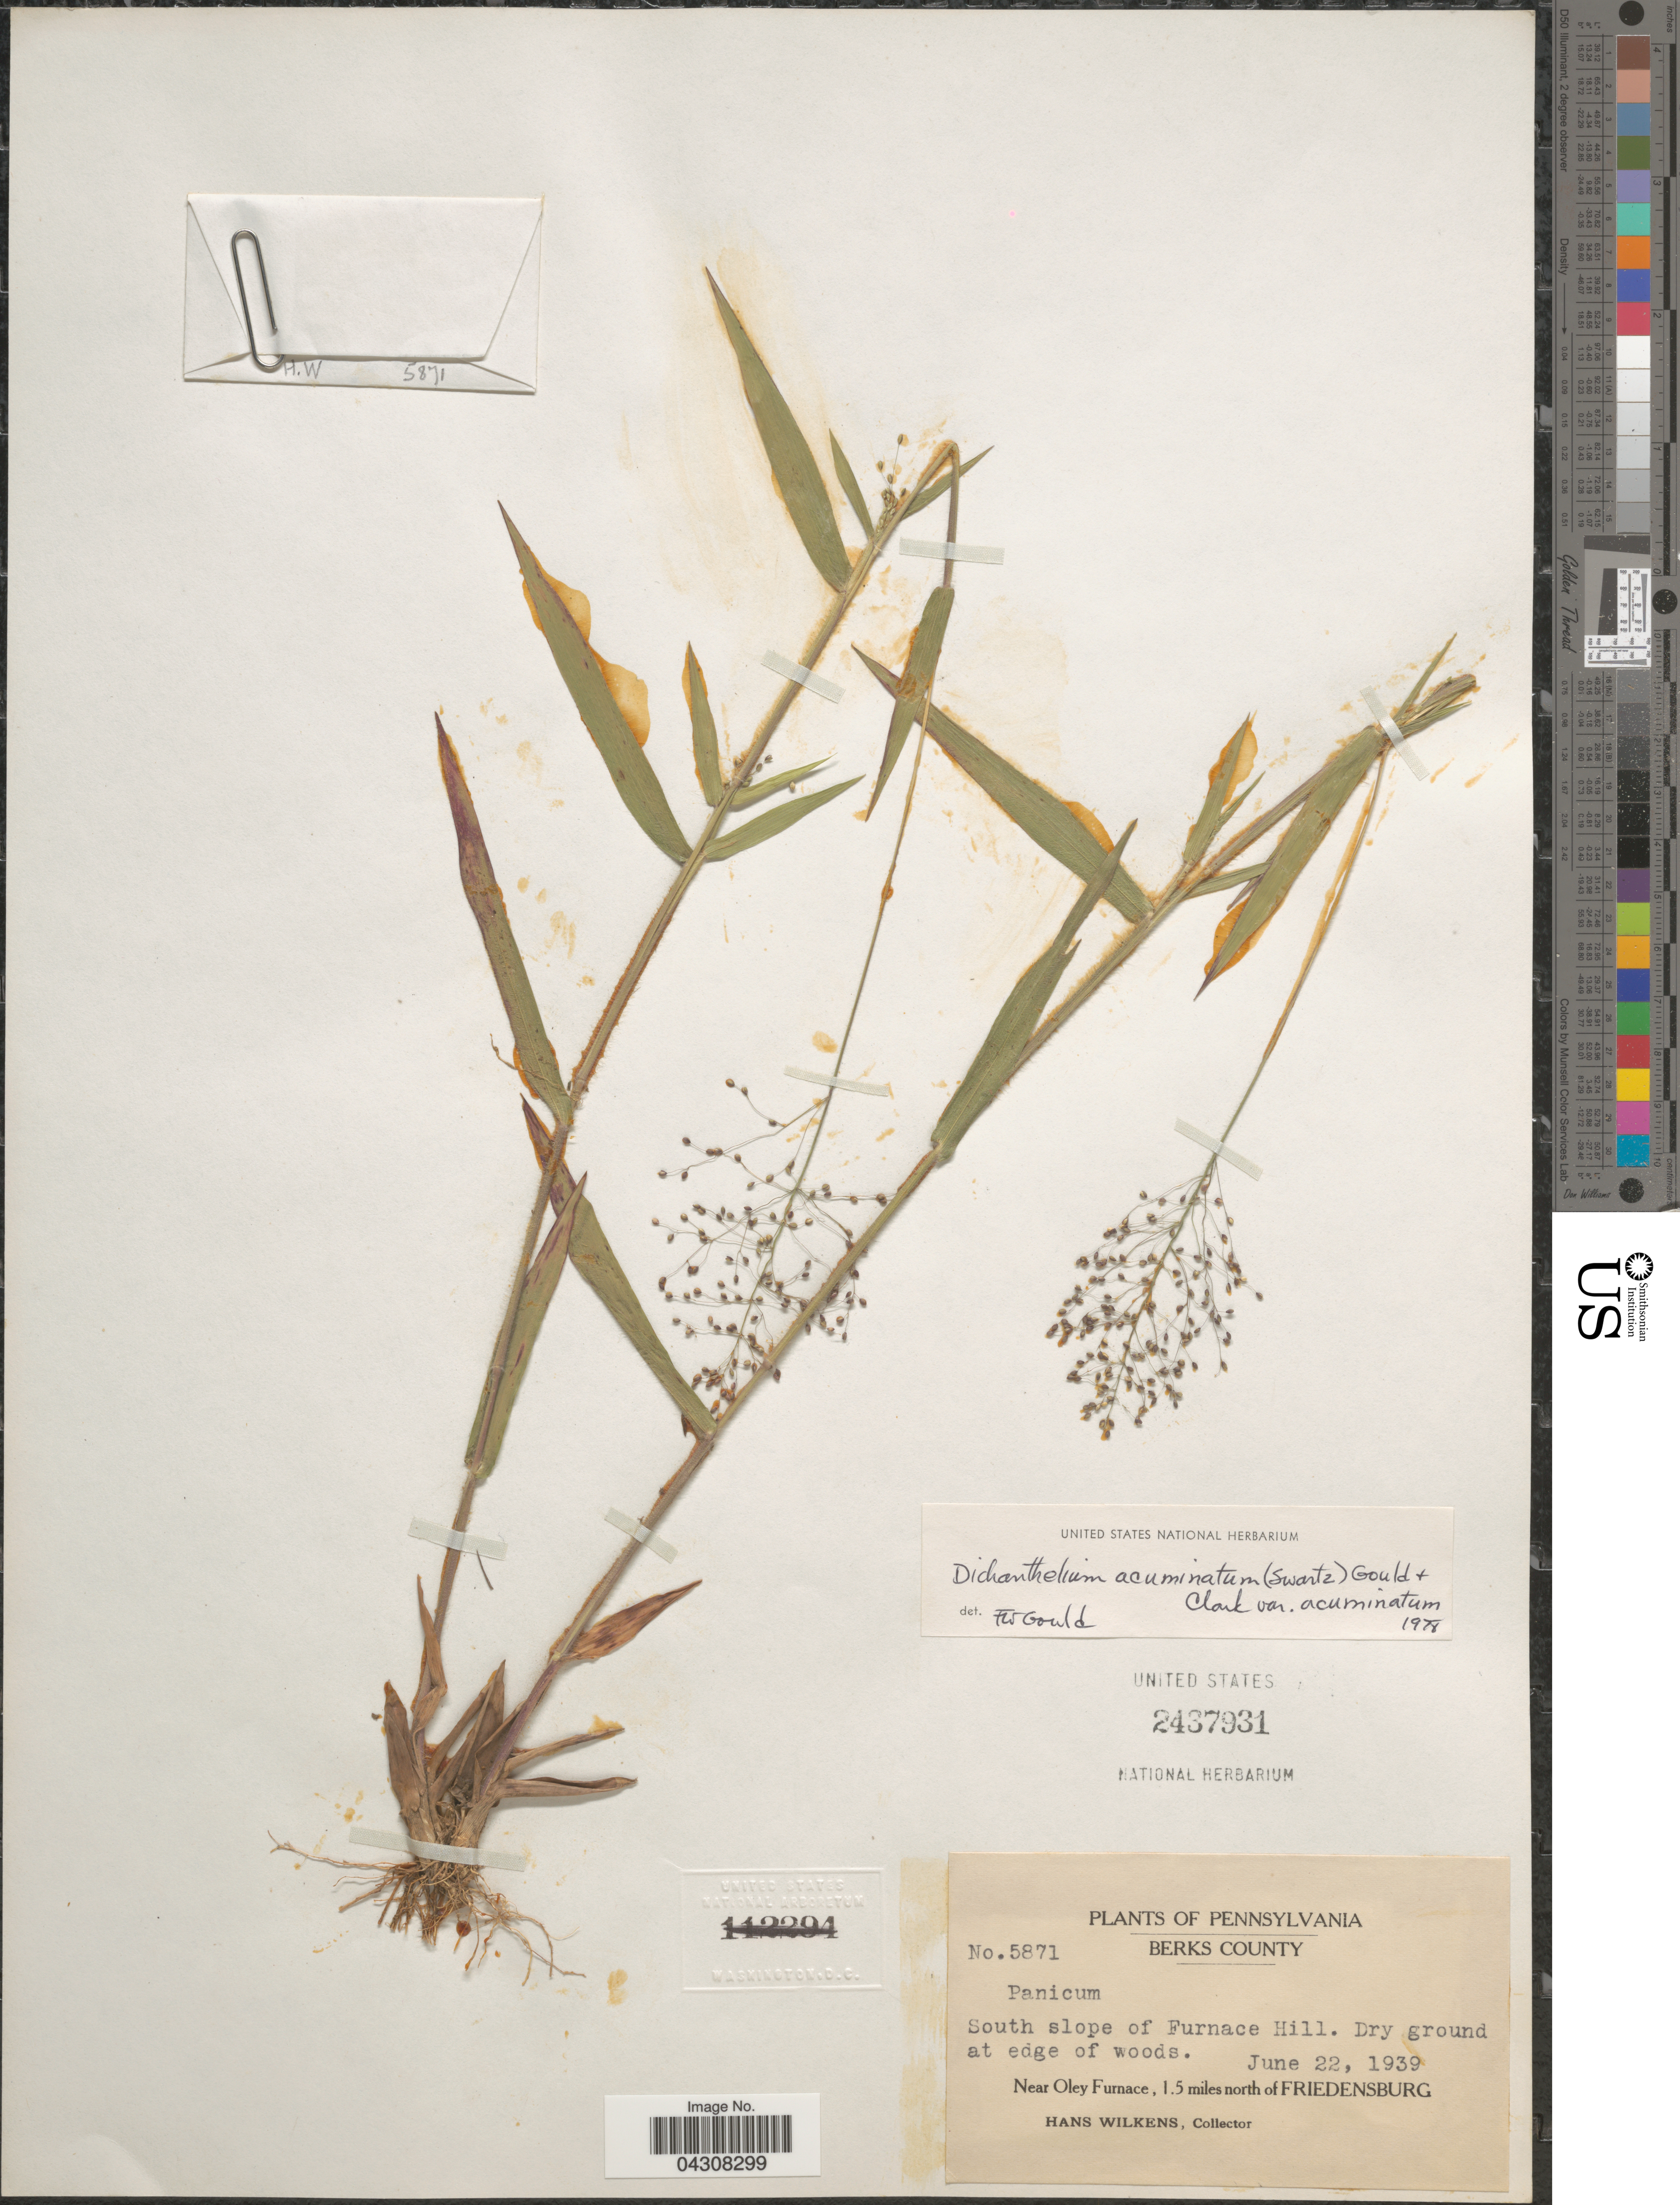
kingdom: Plantae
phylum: Tracheophyta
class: Liliopsida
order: Poales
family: Poaceae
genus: Dichanthelium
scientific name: Dichanthelium acuminatum var. acuminatum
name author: (Sw.) Gould & C.A. Clark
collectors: H. Wilkens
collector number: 5871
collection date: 1939-06-22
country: United States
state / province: Pennsylvania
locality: Berks County. South slope of Furnace Hill. Dry ground at edge of woods. Near Oley Furnace, 1.5 miles north of Friedensburg.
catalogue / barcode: US 2437931